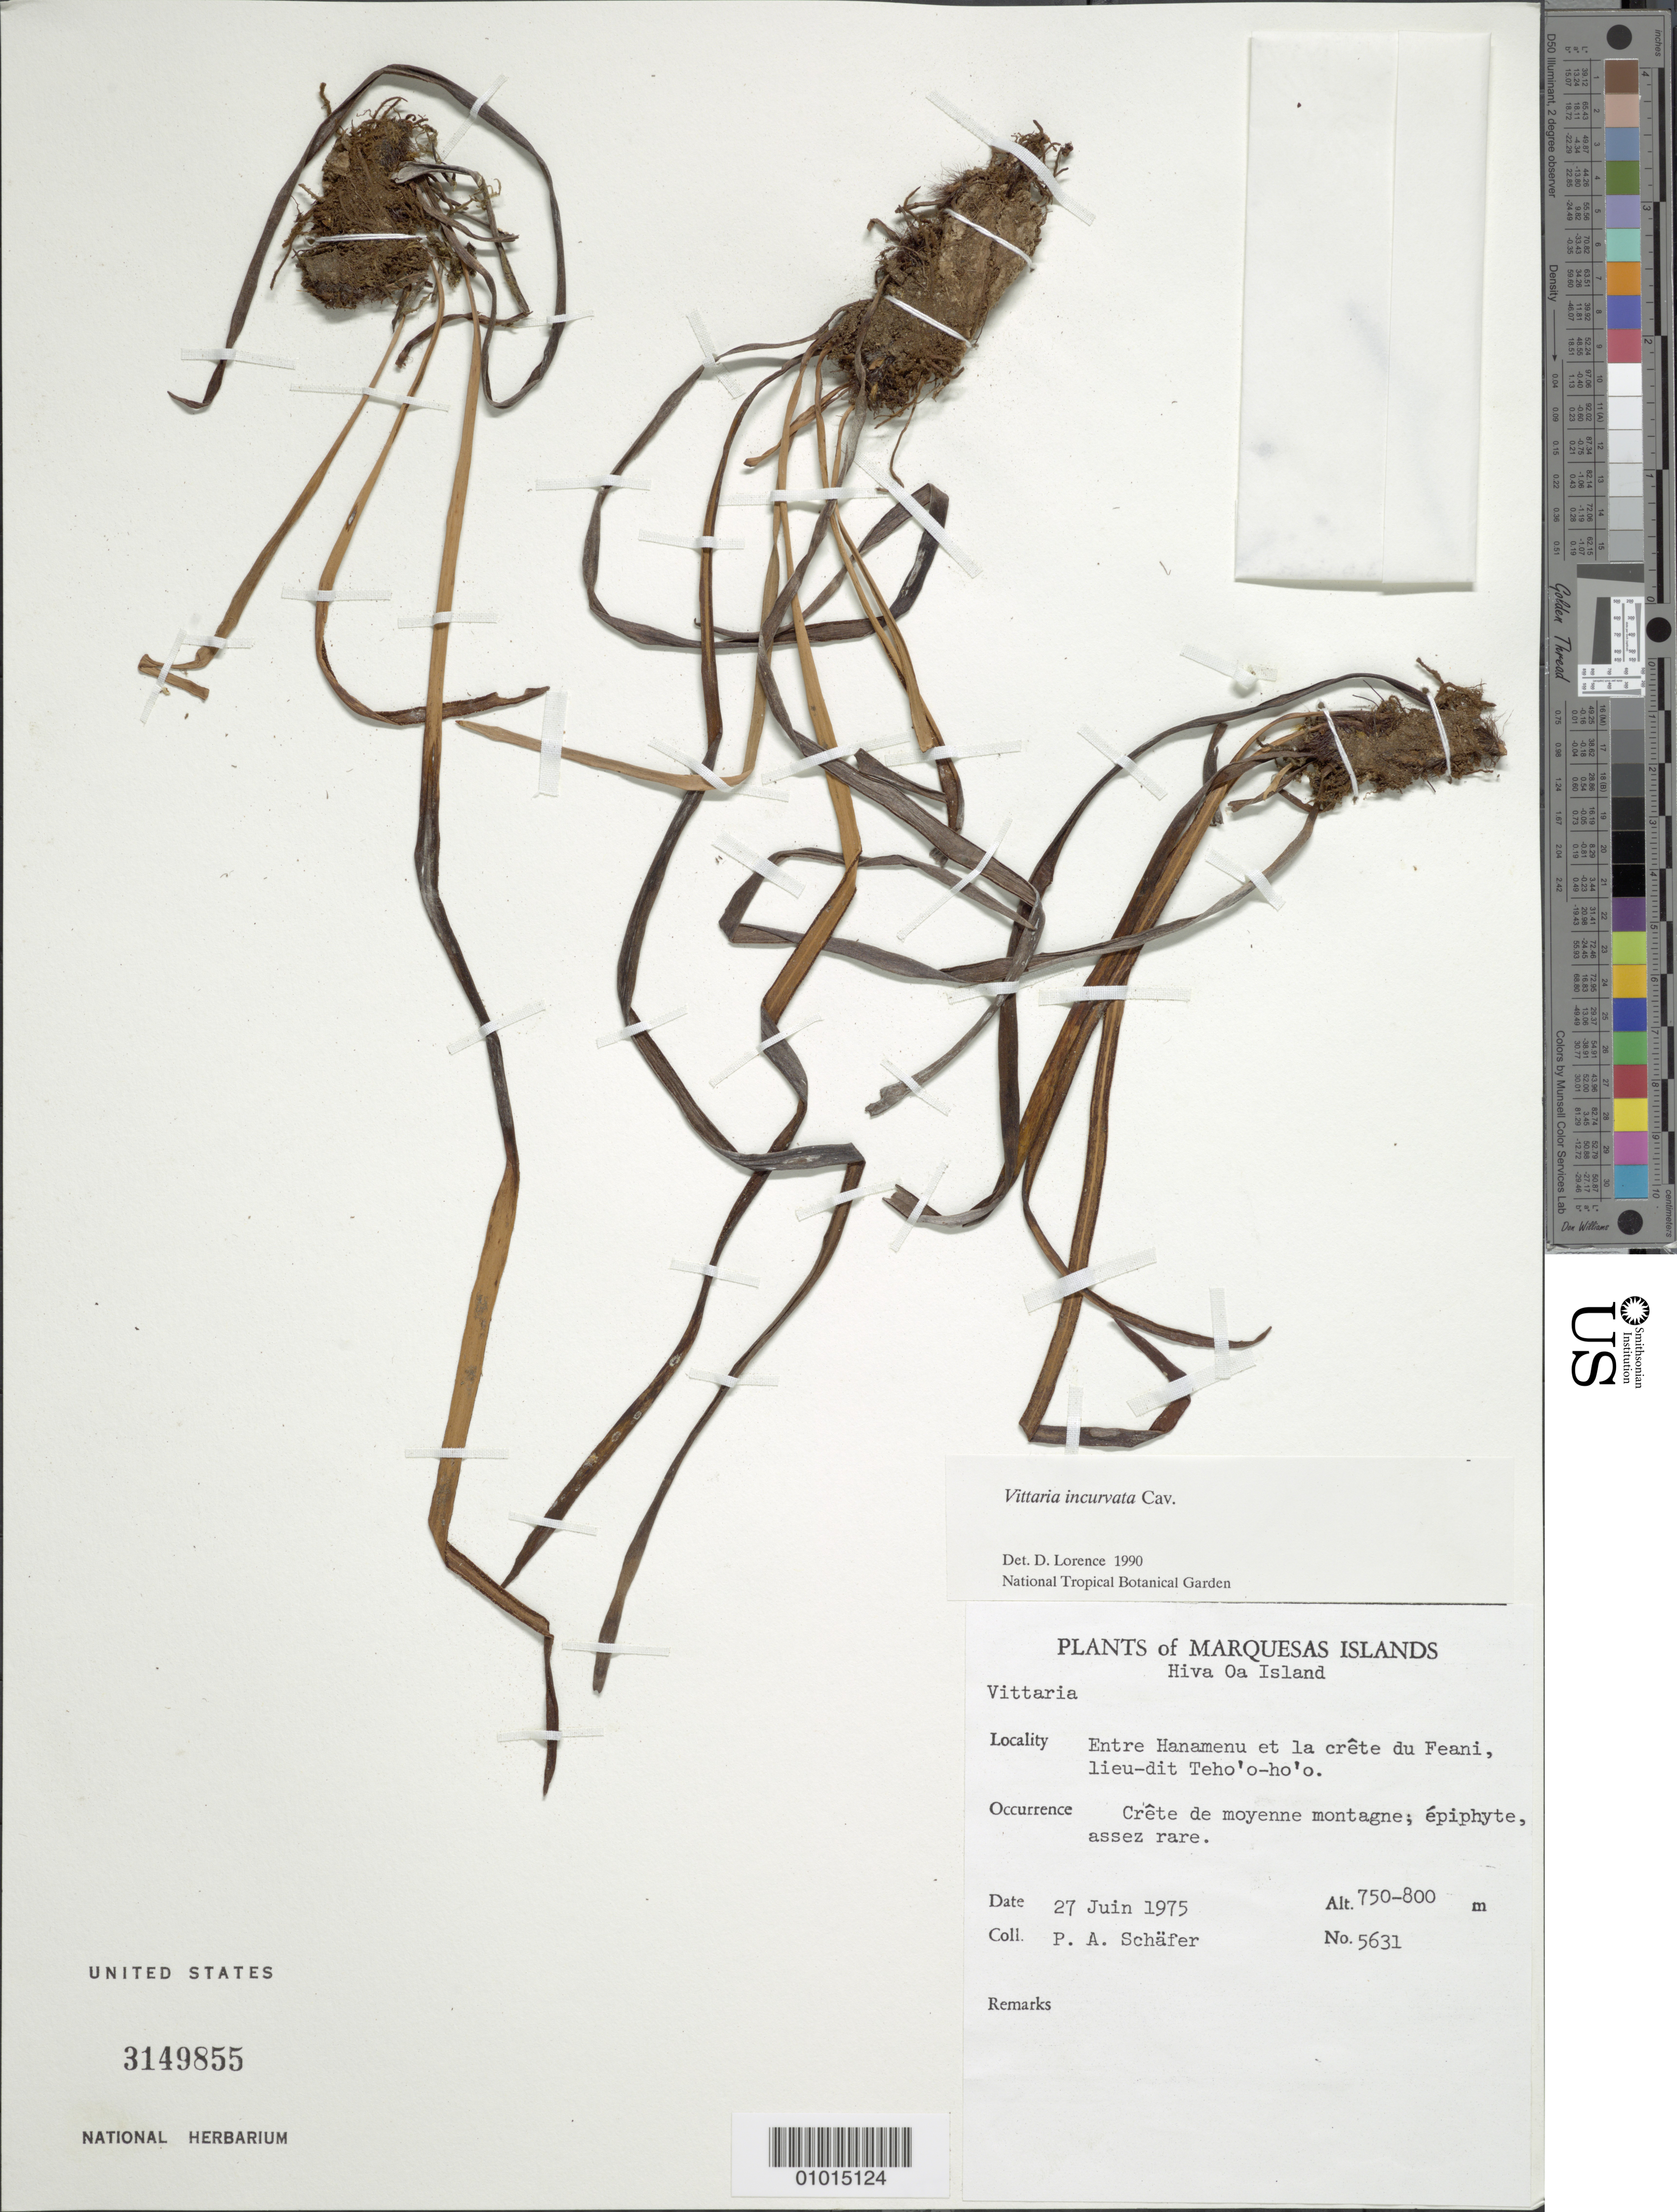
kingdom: Plantae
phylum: Tracheophyta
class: Polypodiopsida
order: Polypodiales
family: Pteridaceae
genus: Haplopteris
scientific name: Haplopteris elongata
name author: (Sw.) Crane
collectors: P. A. Schäfer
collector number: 5631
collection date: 1975-06-27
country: French Polynesia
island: Hiva Oa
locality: Entre Hanamenu et la crête du Feani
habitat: Crête de moyenne montagne; épiphyte; assez rare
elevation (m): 750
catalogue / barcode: US 3149855